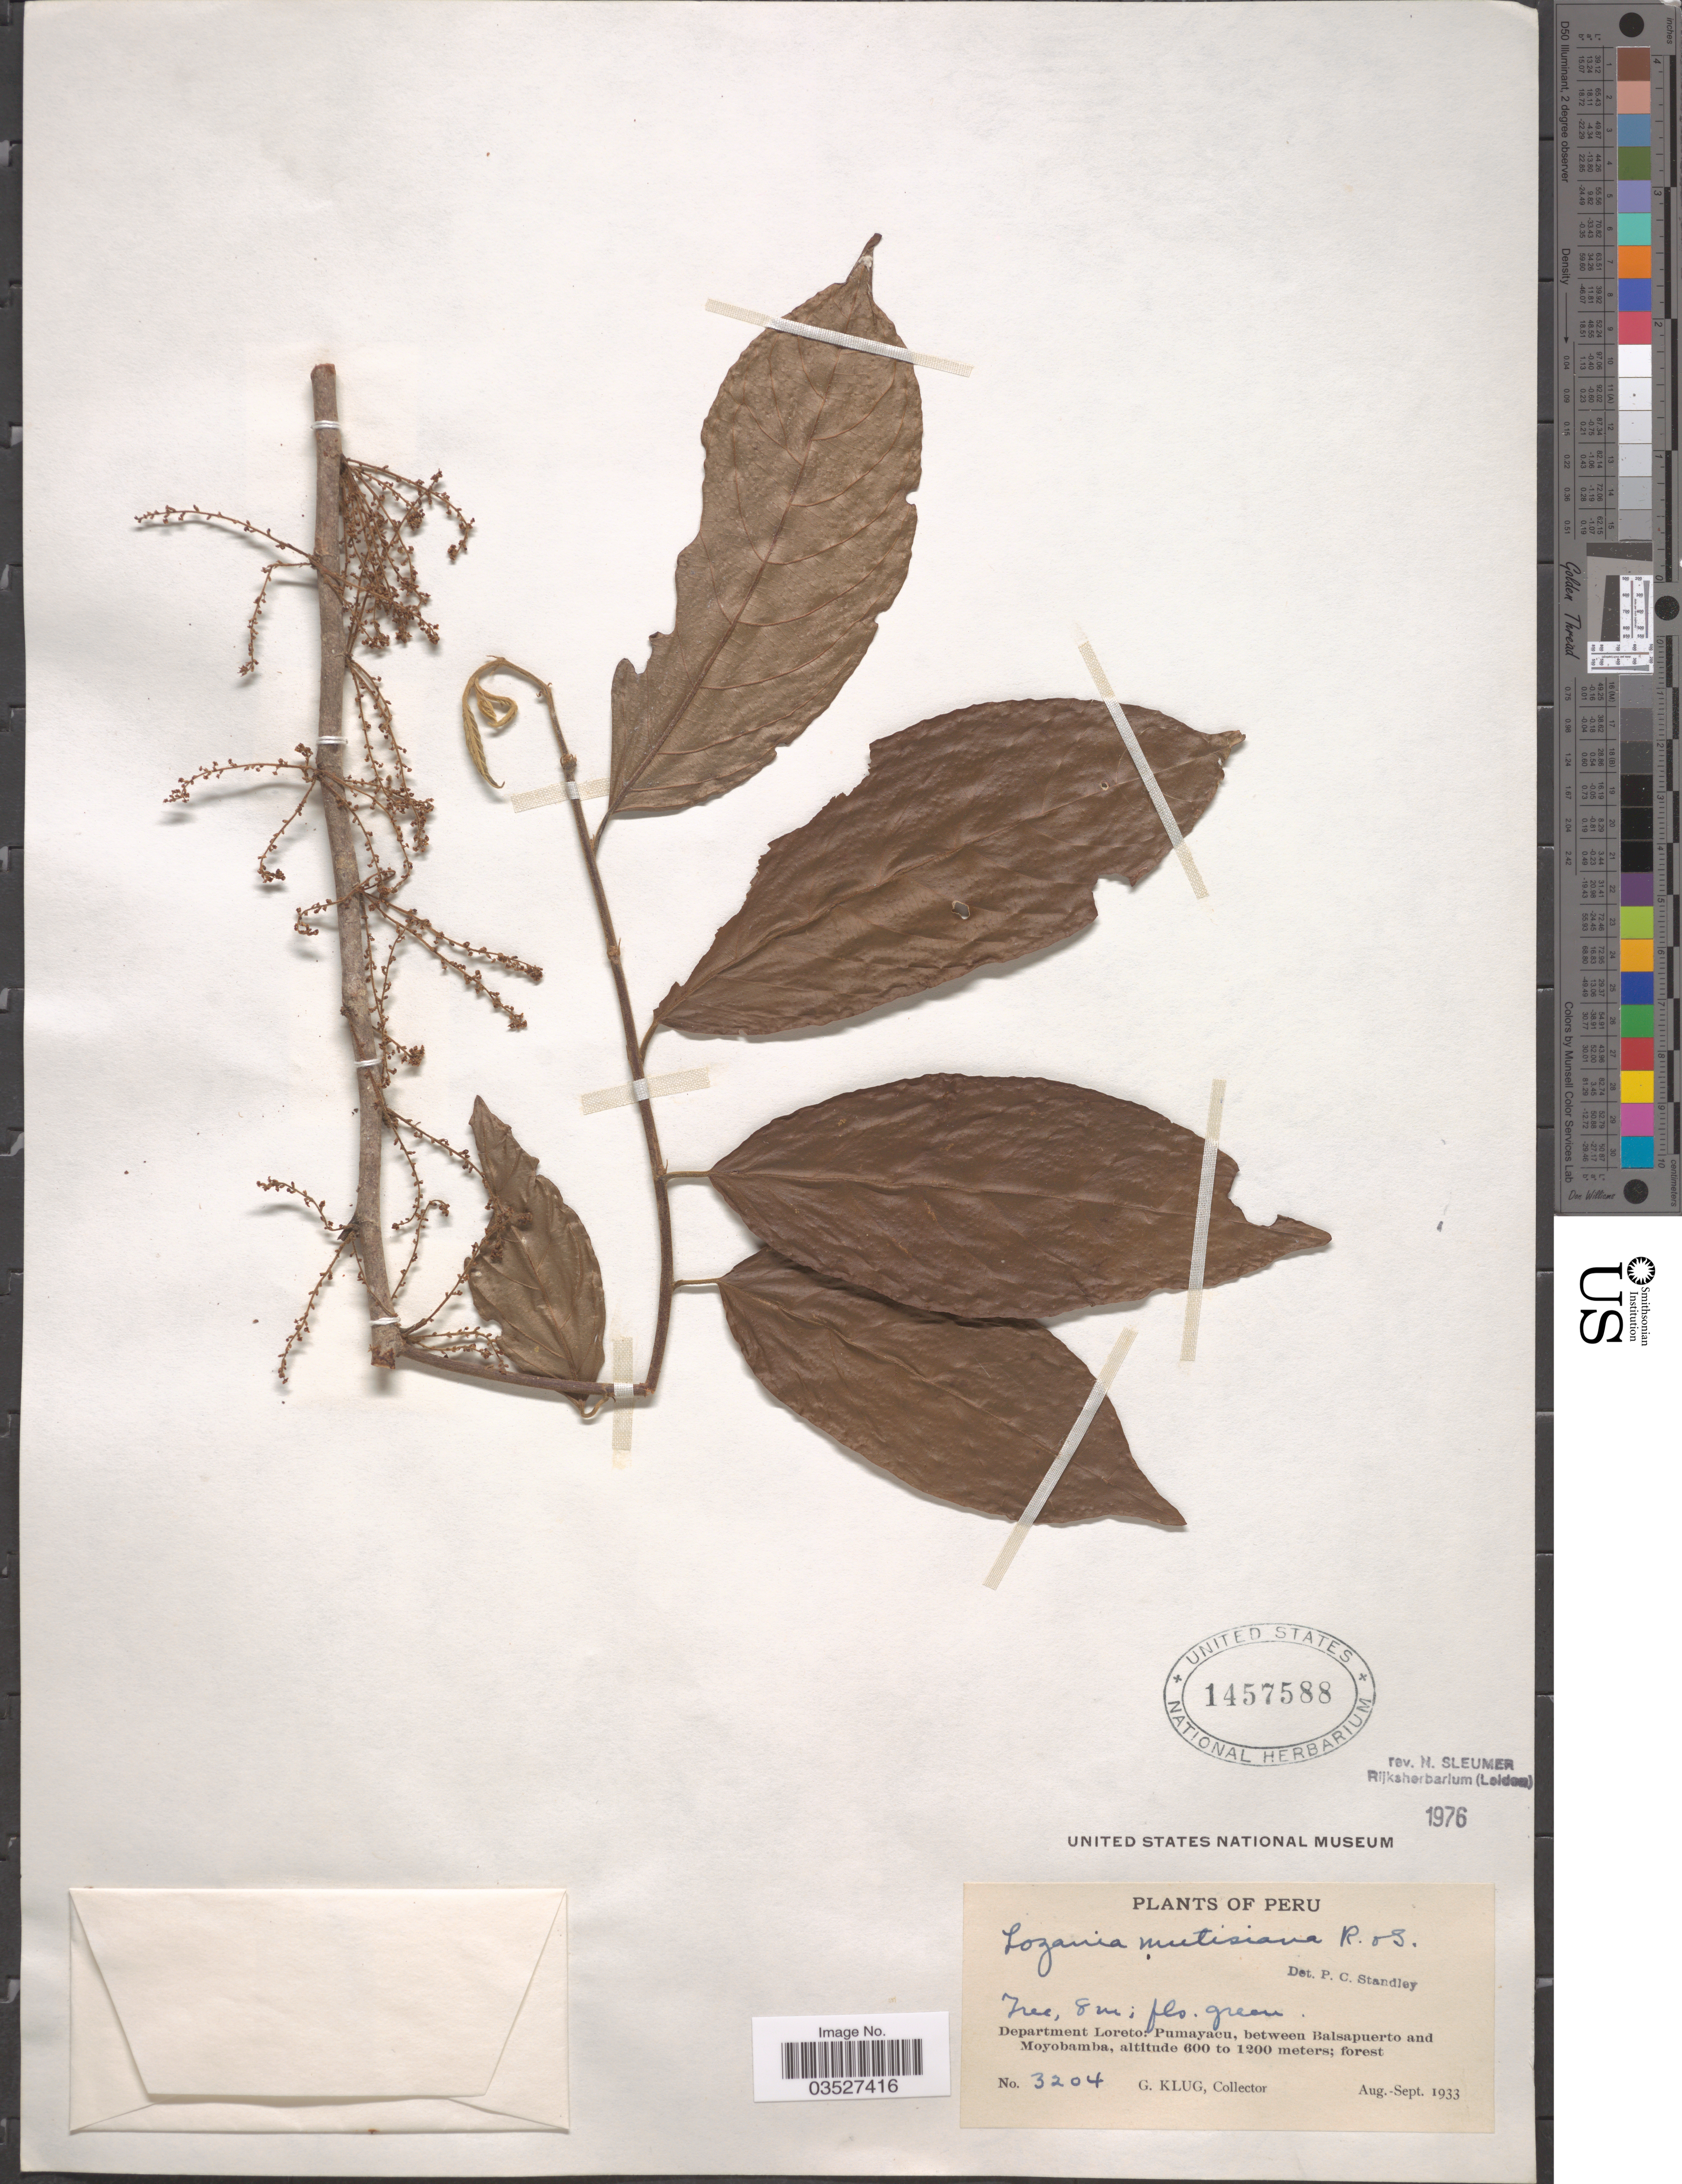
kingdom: Plantae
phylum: Tracheophyta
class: Magnoliopsida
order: Malpighiales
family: Lacistemataceae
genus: Lozania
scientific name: Lozania mutisiana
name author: Schult. in Roem. & Schult.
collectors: G. Klug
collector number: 3204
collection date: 1933-08/1933-09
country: Peru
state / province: Loreto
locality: Department Loreto: Pumayacu, between Balsapuerto and Moyobamba.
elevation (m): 600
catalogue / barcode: US 1457588